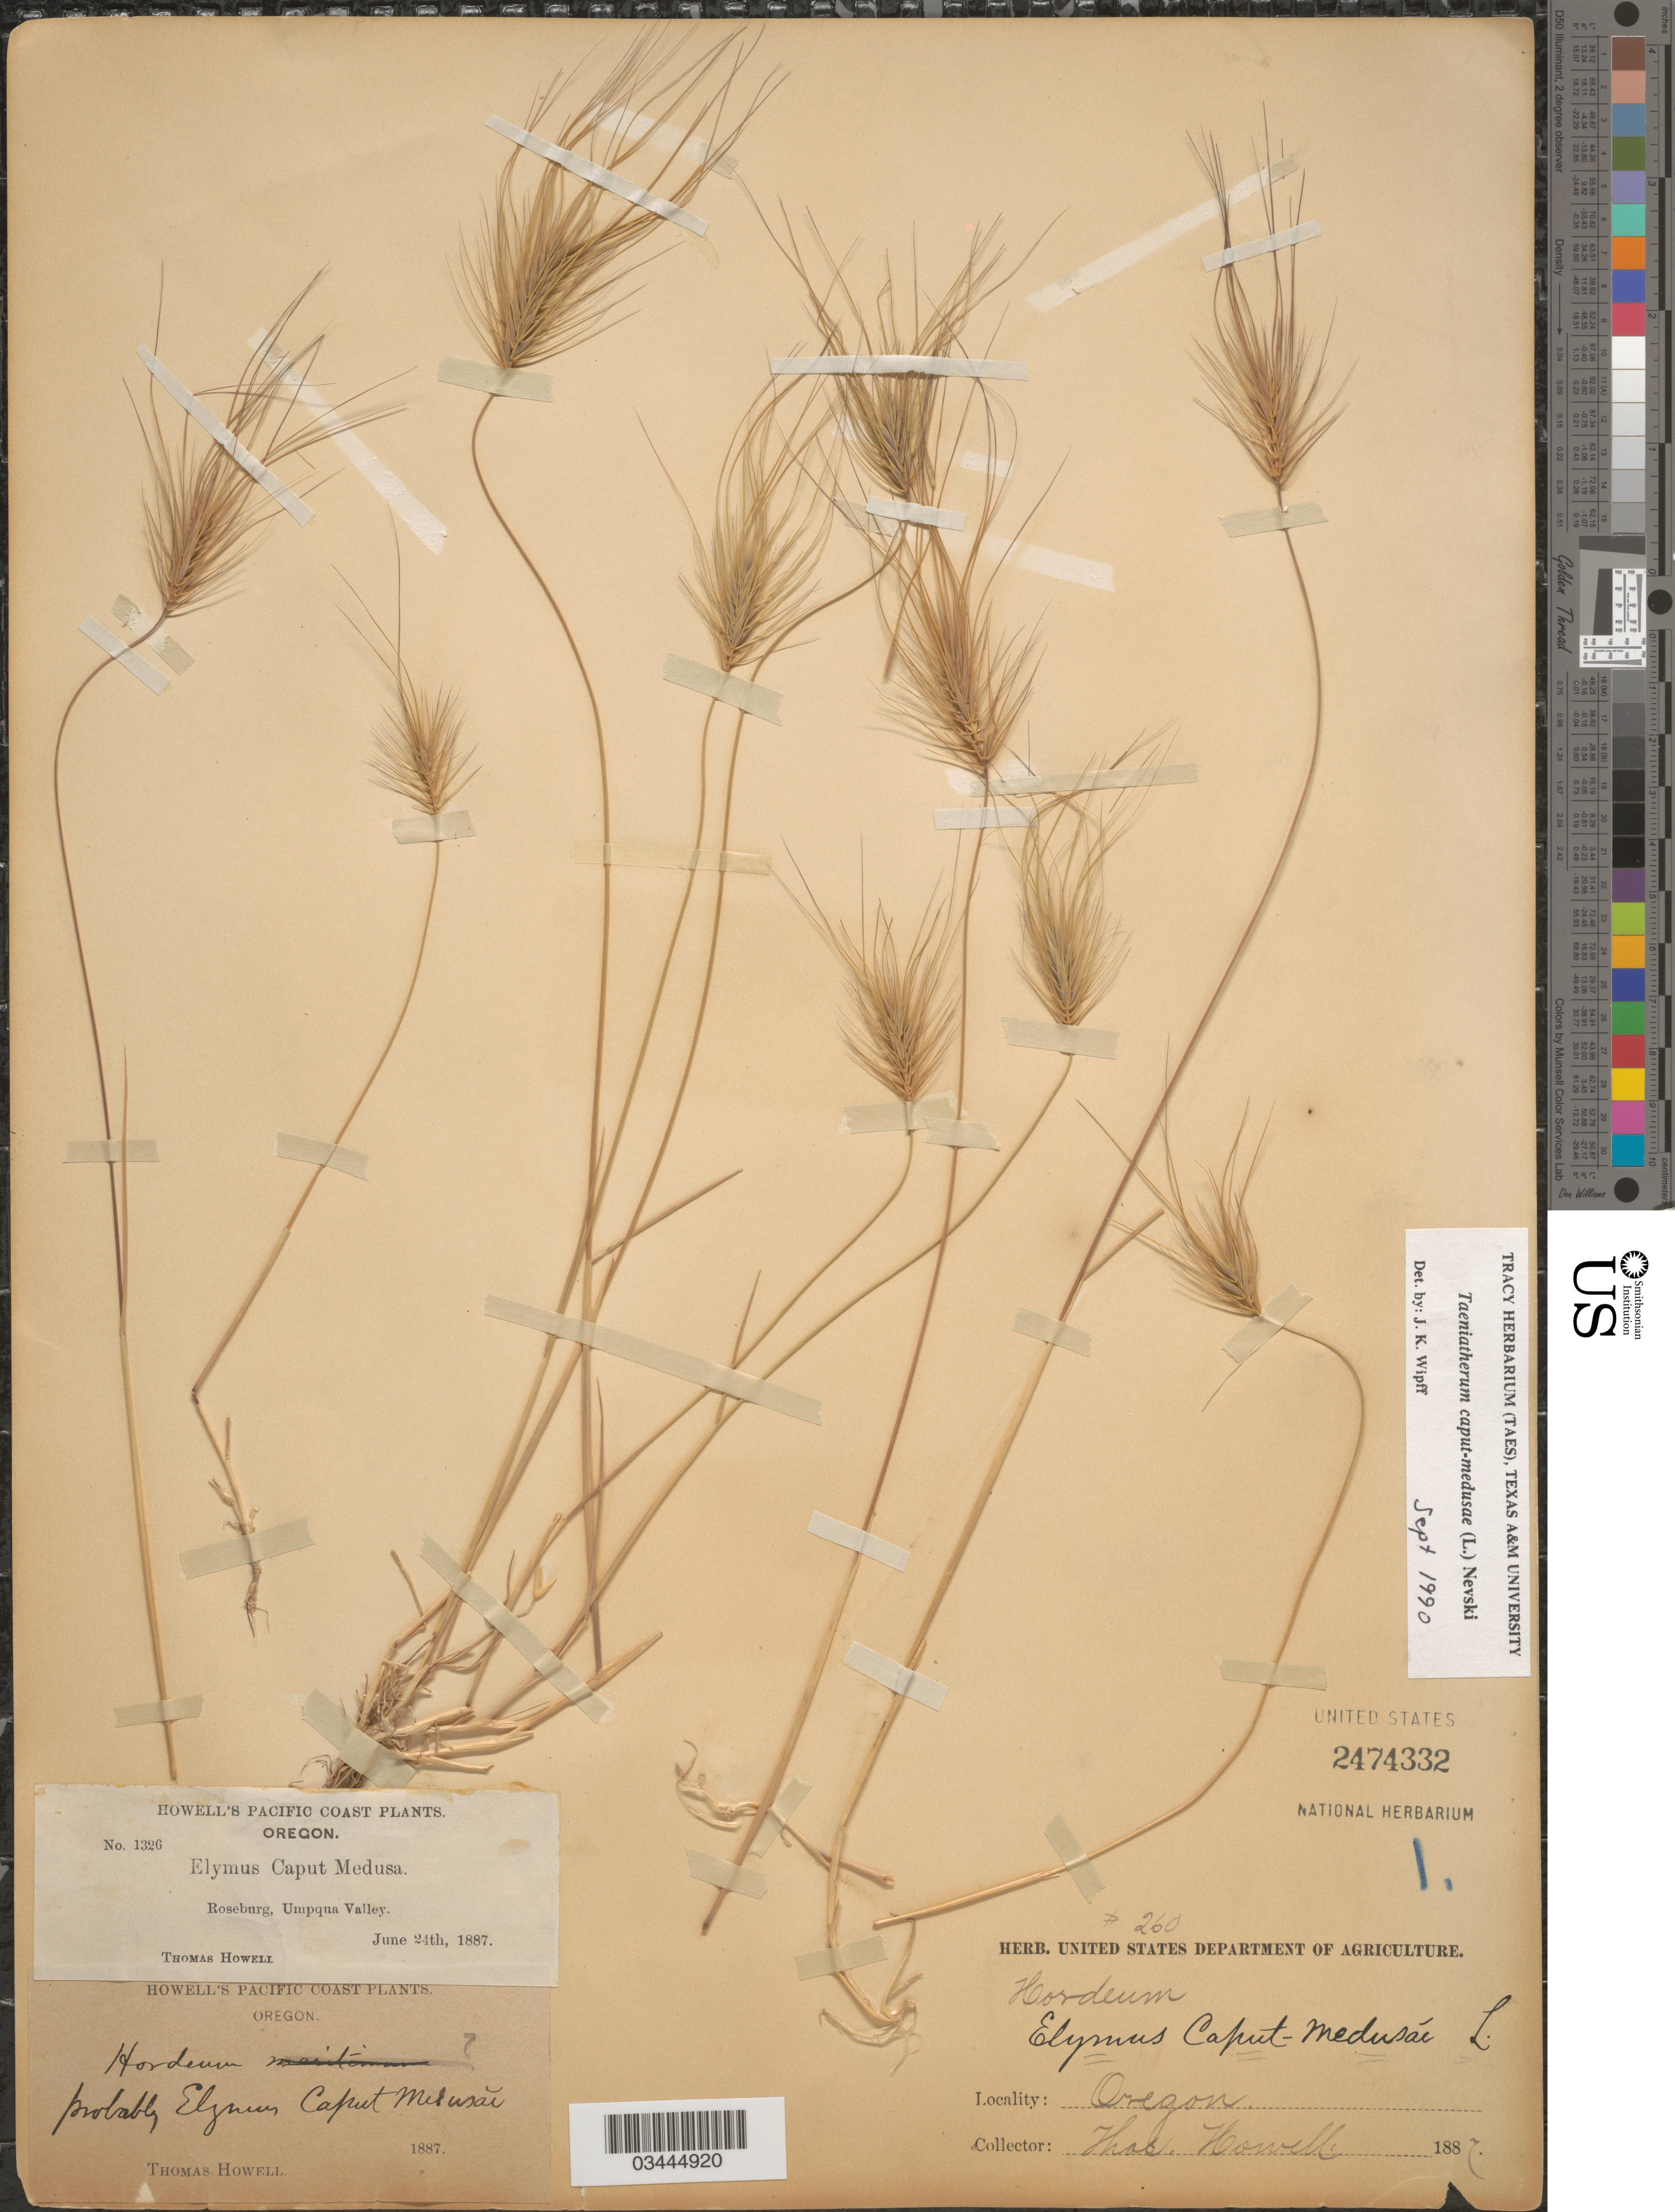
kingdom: Plantae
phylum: Tracheophyta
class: Liliopsida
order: Poales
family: Poaceae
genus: Taeniatherum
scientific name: Taeniatherum caput-medusae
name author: L.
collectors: T. Howell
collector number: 1326/260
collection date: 1887-06-24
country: United States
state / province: Oregon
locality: Pacific Coast. Roseburg, Umpqua Valley.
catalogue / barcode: US 2474332